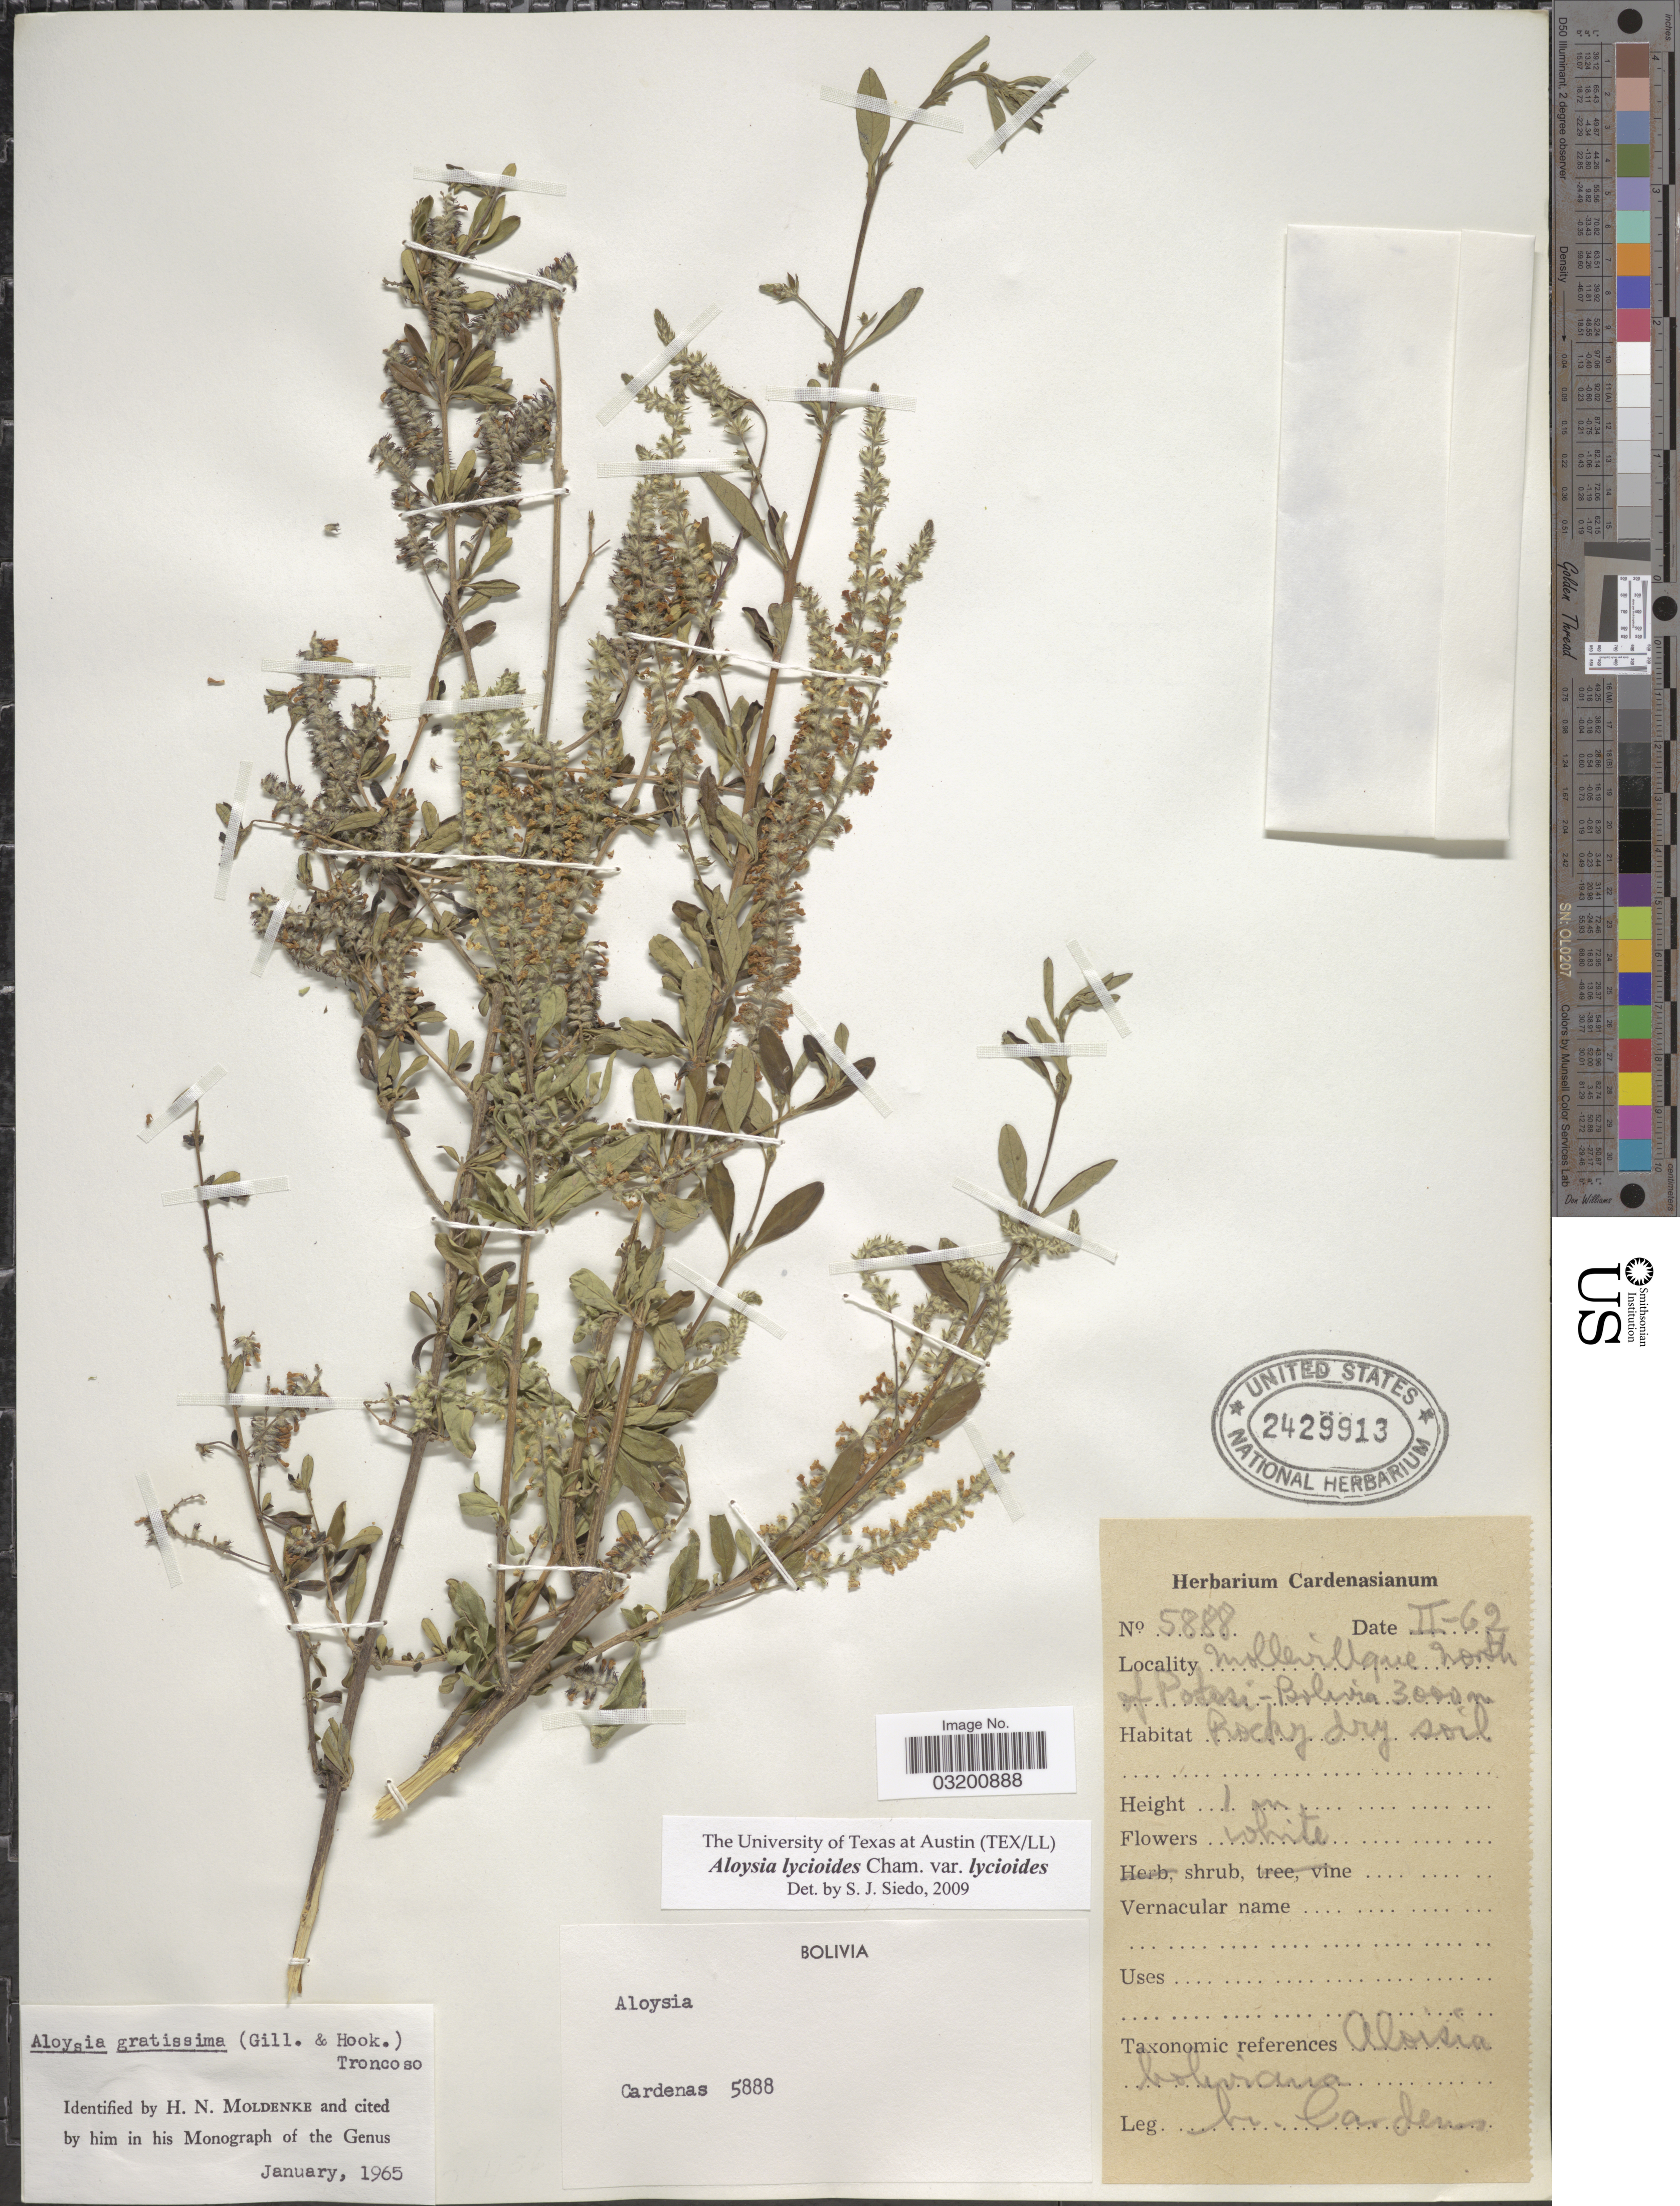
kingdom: Plantae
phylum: Tracheophyta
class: Magnoliopsida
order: Lamiales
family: Verbenaceae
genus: Aloysia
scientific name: Aloysia lycioides var. lycioides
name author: Cham.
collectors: M. Cárdenas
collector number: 5888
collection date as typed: Transcribed d/m/y: /2/62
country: Bolivia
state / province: Potosi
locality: Mollevillque north of Potosi.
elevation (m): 3000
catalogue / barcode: US 2429913